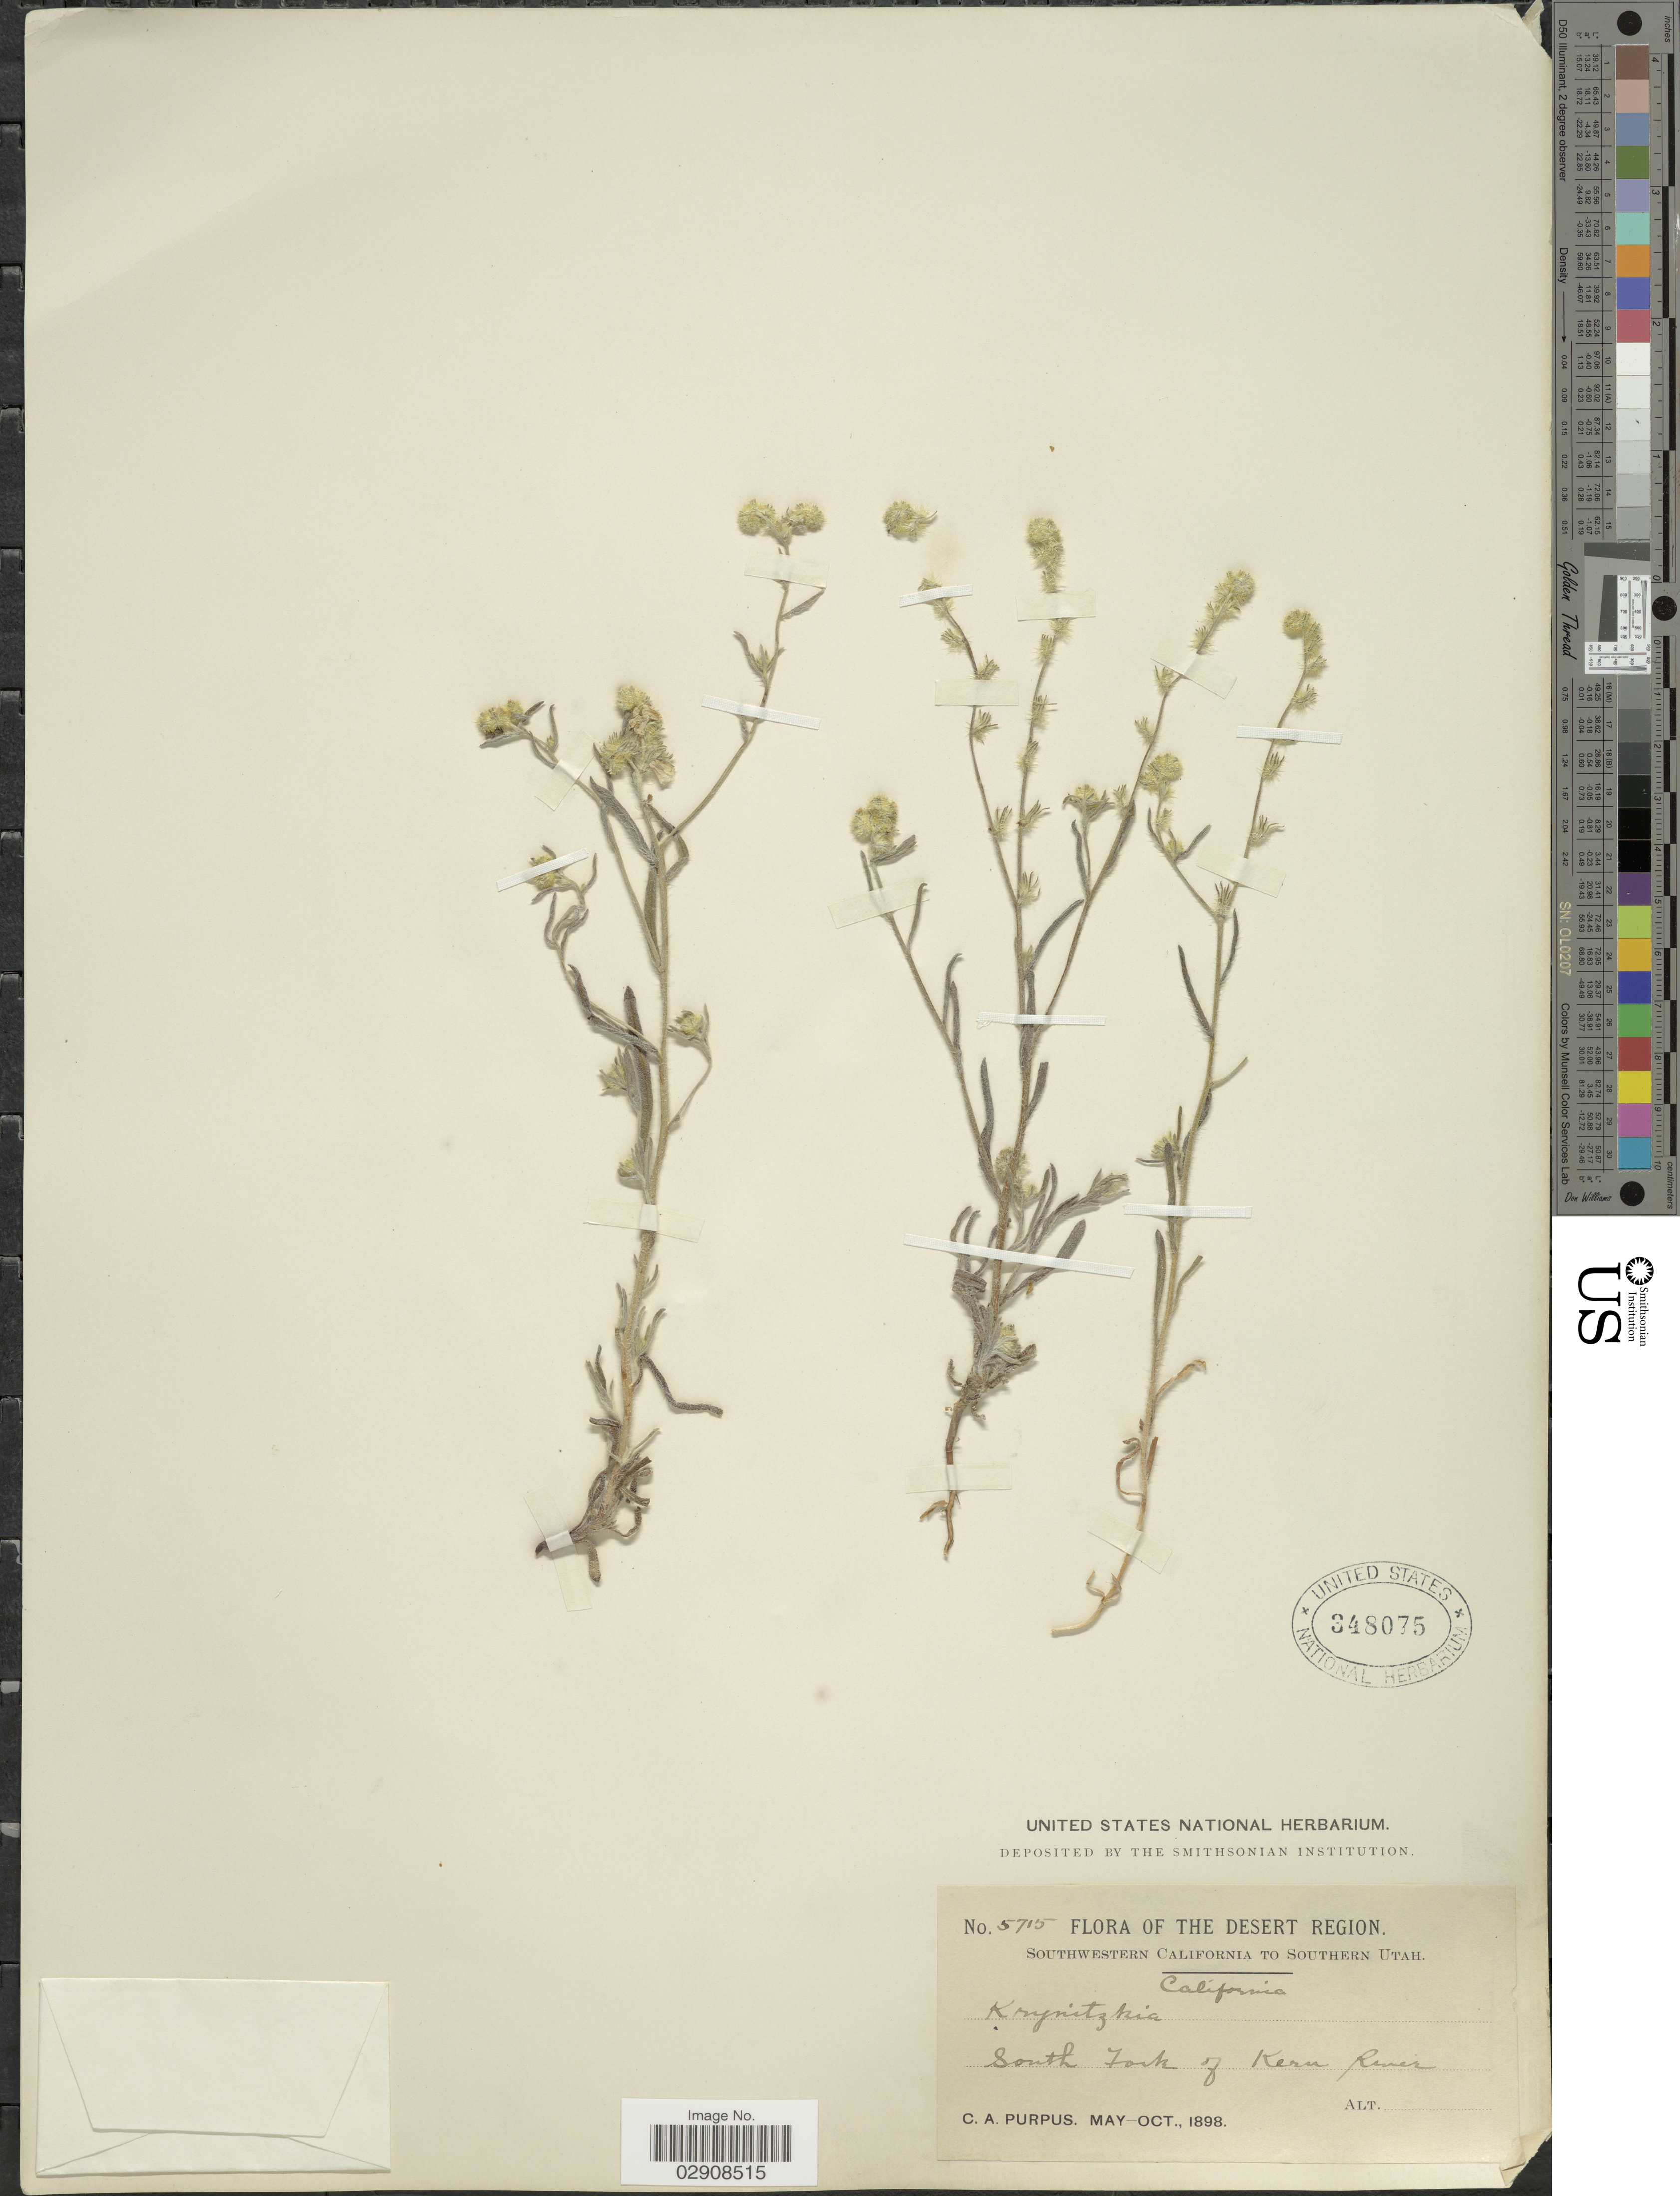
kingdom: Plantae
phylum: Tracheophyta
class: Magnoliopsida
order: Boraginales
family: Boraginaceae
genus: Cryptantha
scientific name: Cryptantha sp.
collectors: C. A. Purpus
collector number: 5715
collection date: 1898-05/1898-10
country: United States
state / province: California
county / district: Kern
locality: Desert Region. Southwestern California. South Fork of Kern River.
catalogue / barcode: US 348075